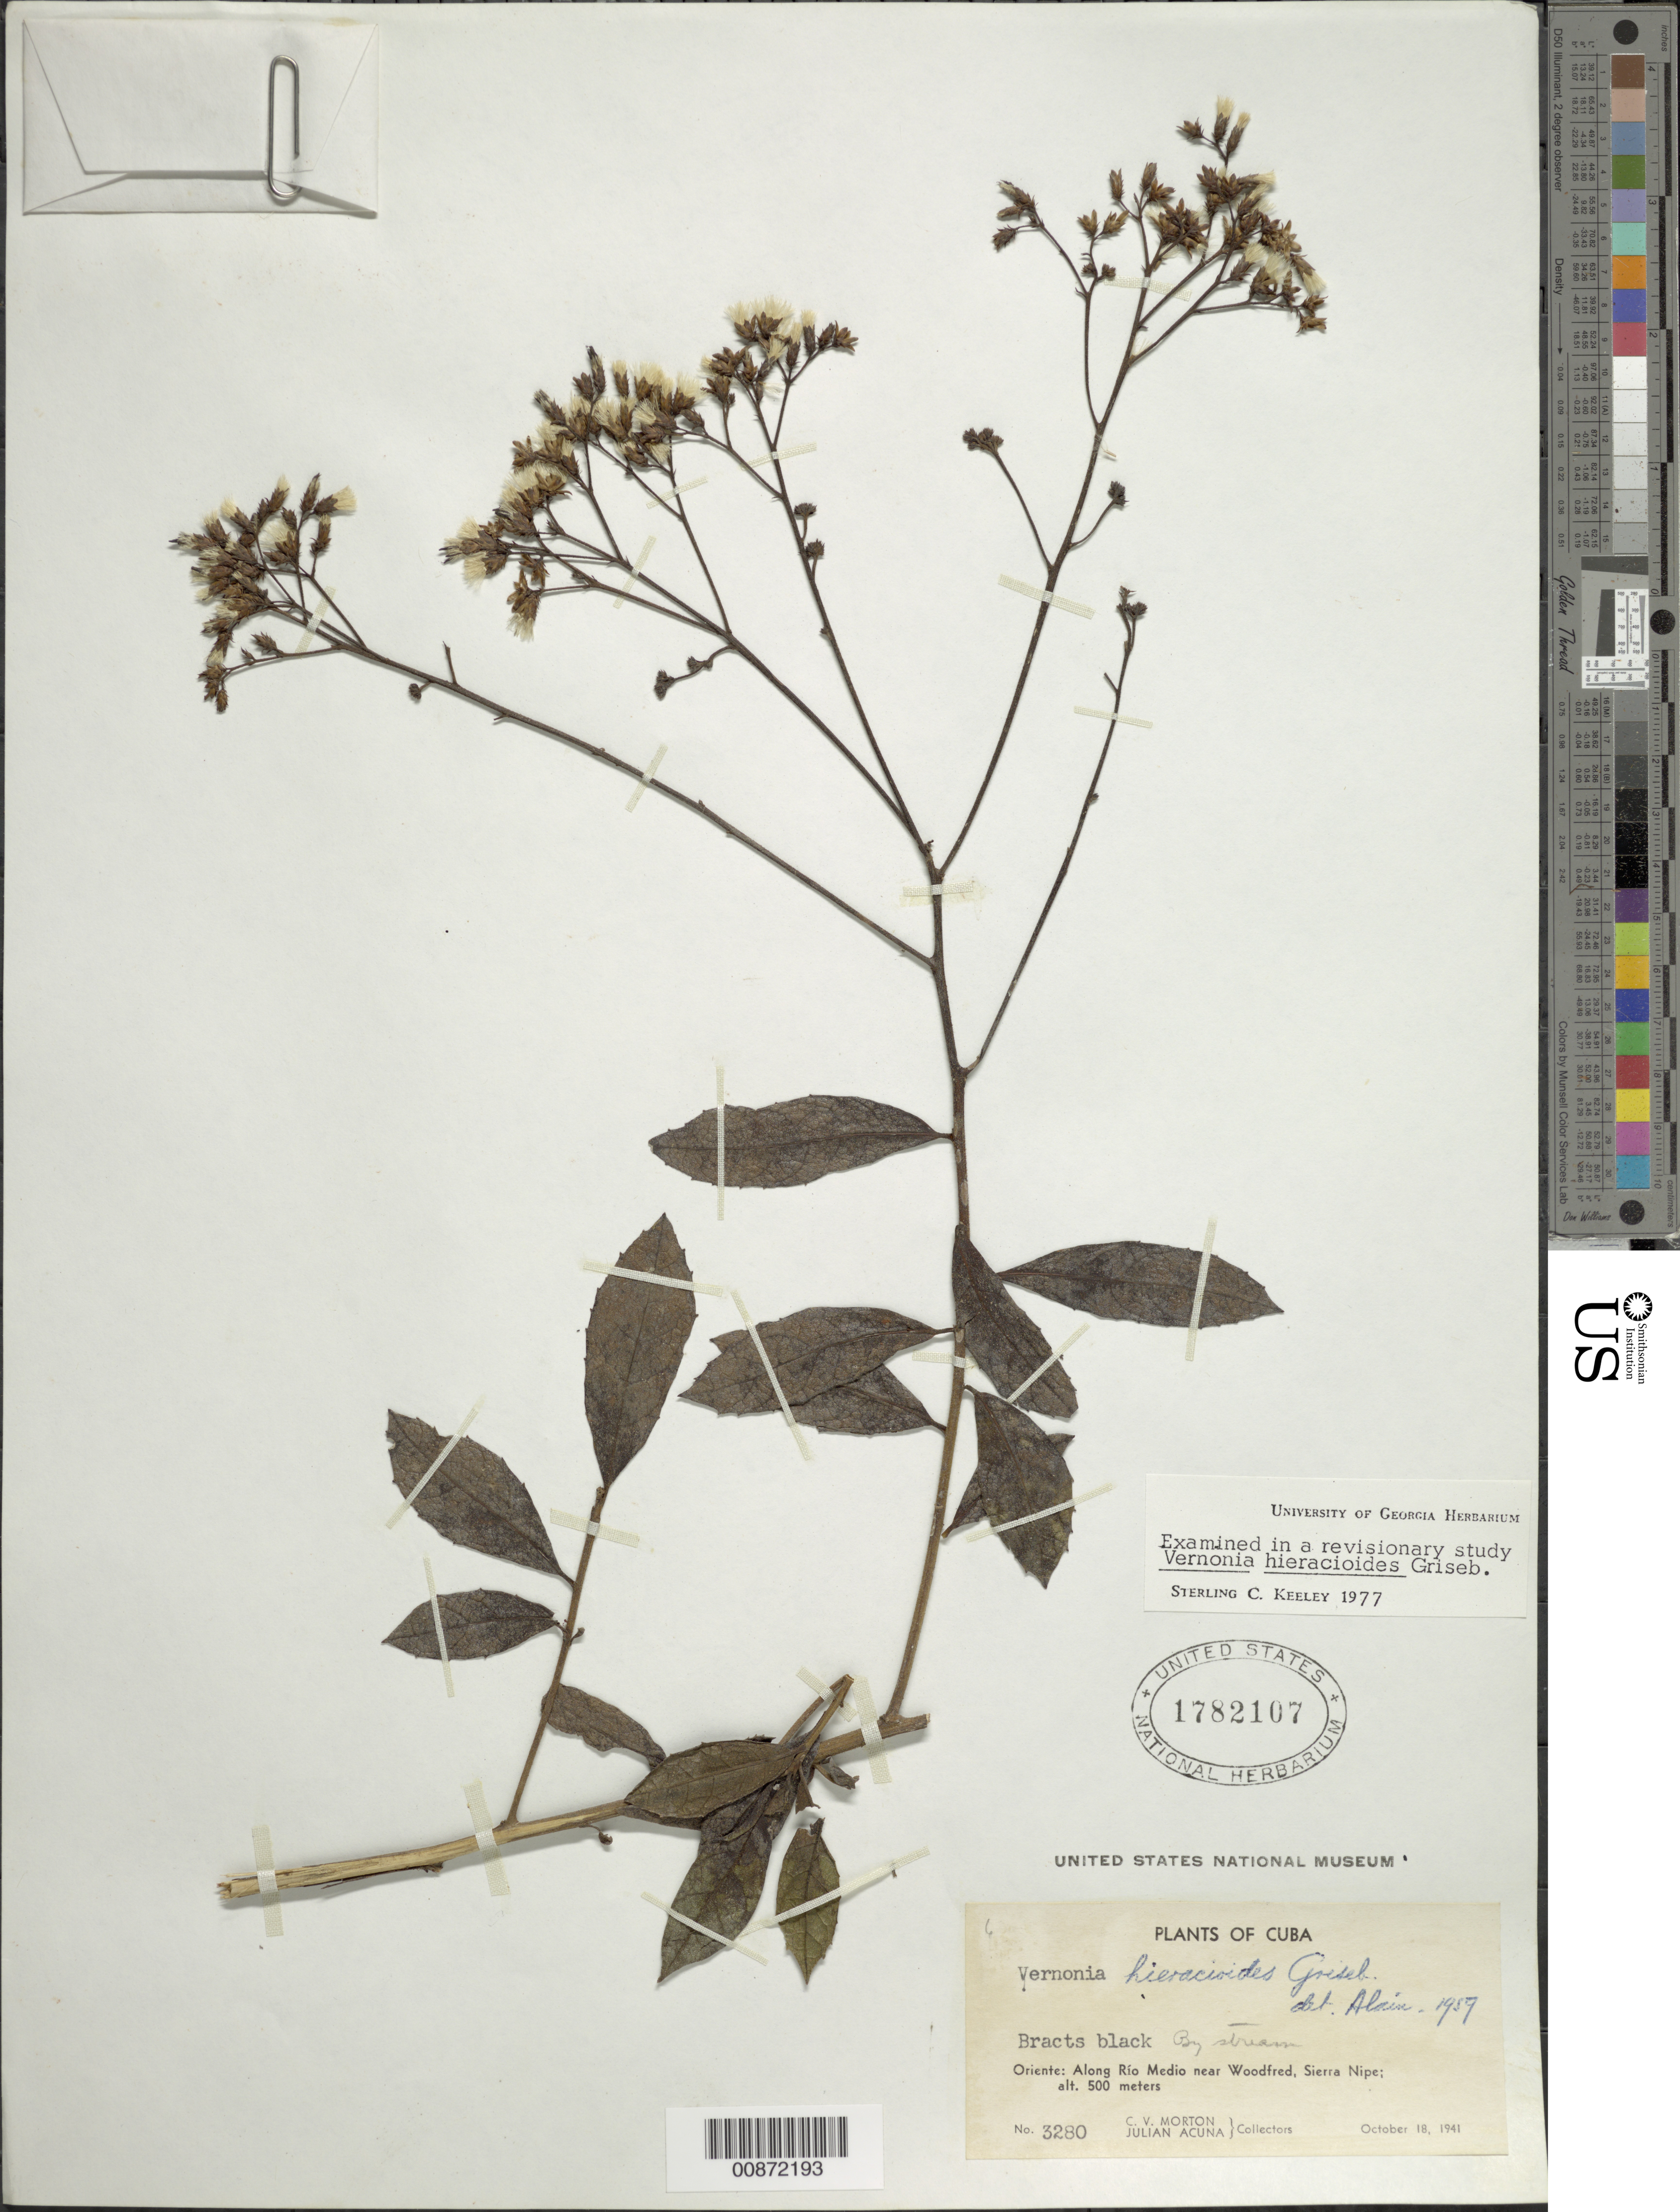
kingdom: Plantae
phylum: Tracheophyta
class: Magnoliopsida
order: Asterales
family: Asteraceae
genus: Vernonanthura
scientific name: Vernonanthura hieracioides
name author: (Griseb.) H. Rob.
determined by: Liogier, Alain H.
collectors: C. V. Morton & J. Acuña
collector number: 3280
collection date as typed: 18 Oct 1941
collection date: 1941-10-18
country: Cuba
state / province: Oriente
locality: Along Rio Medio near Woodfred, Sierra Nipe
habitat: By stream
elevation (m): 500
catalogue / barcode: US 1782107